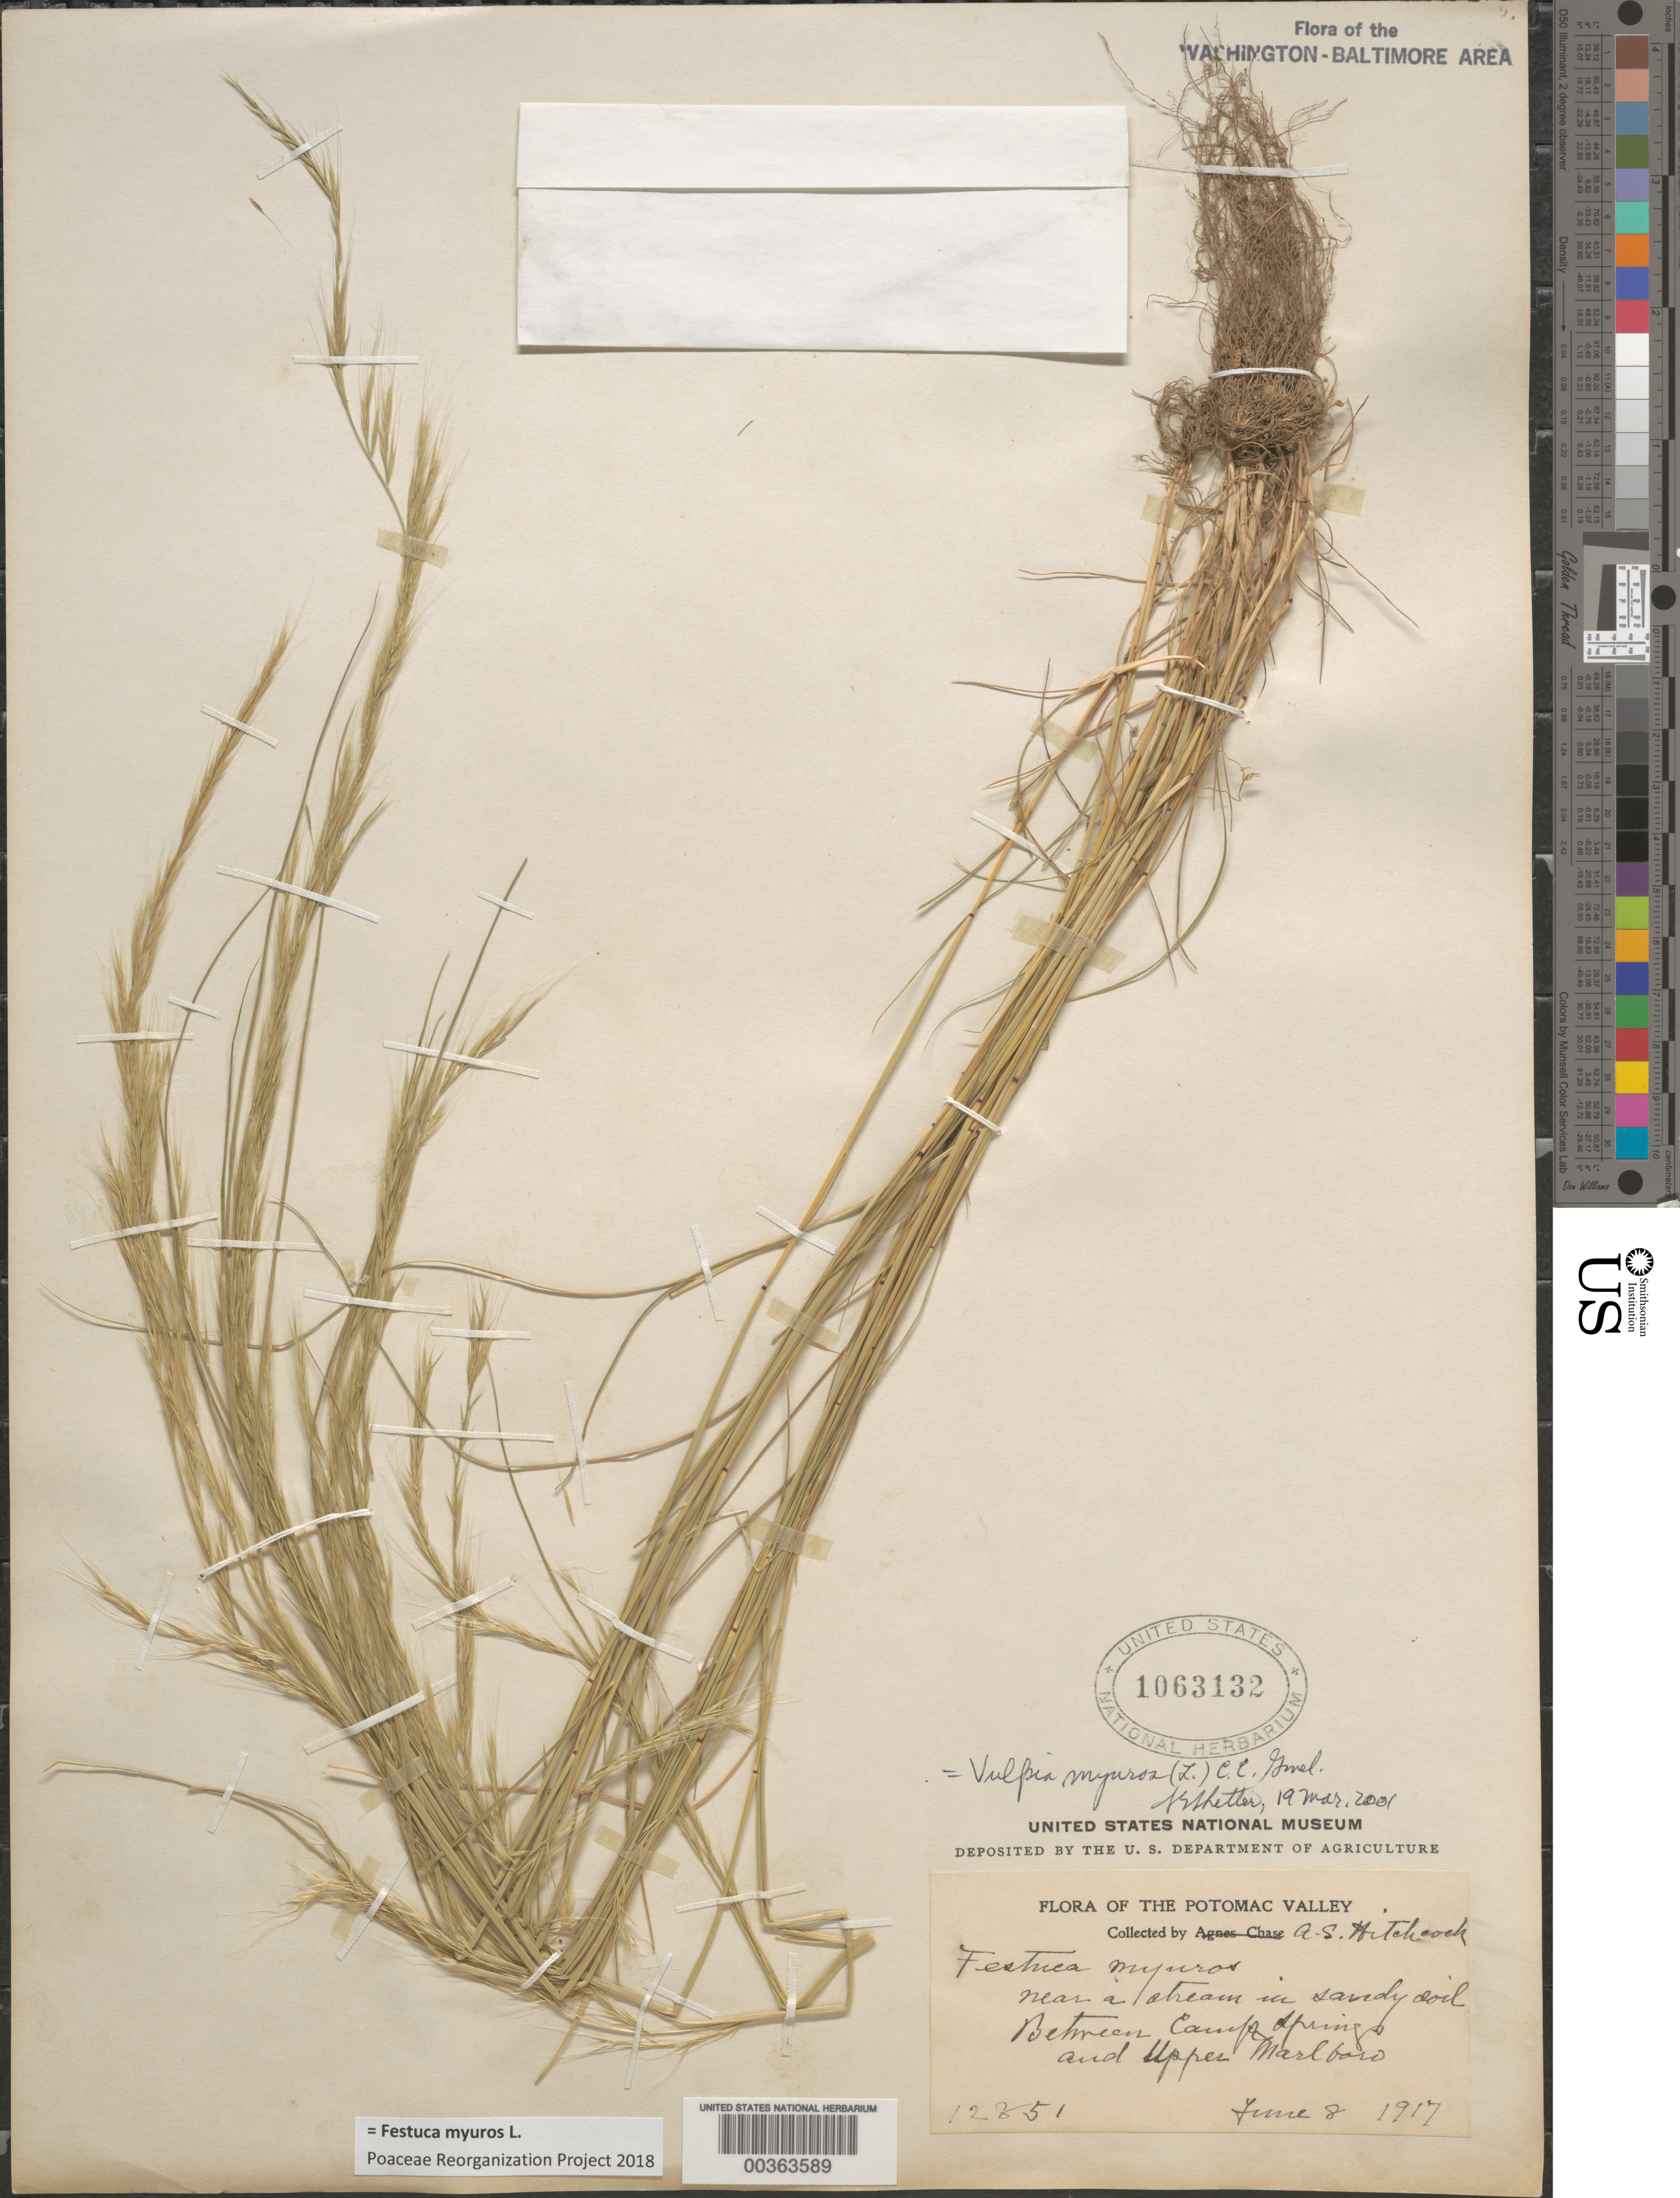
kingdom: Plantae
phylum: Tracheophyta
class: Liliopsida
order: Poales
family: Poaceae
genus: Festuca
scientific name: Festuca myuros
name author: L.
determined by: Poaceae Reorganization Project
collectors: A. S. Hitchcock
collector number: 12851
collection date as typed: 08 Jun 1917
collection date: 1917-06-08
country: United States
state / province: Maryland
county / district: Prince George's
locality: Between Camp Springs and Upper Marlboro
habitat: A stream in sandy soil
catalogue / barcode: US 1063132